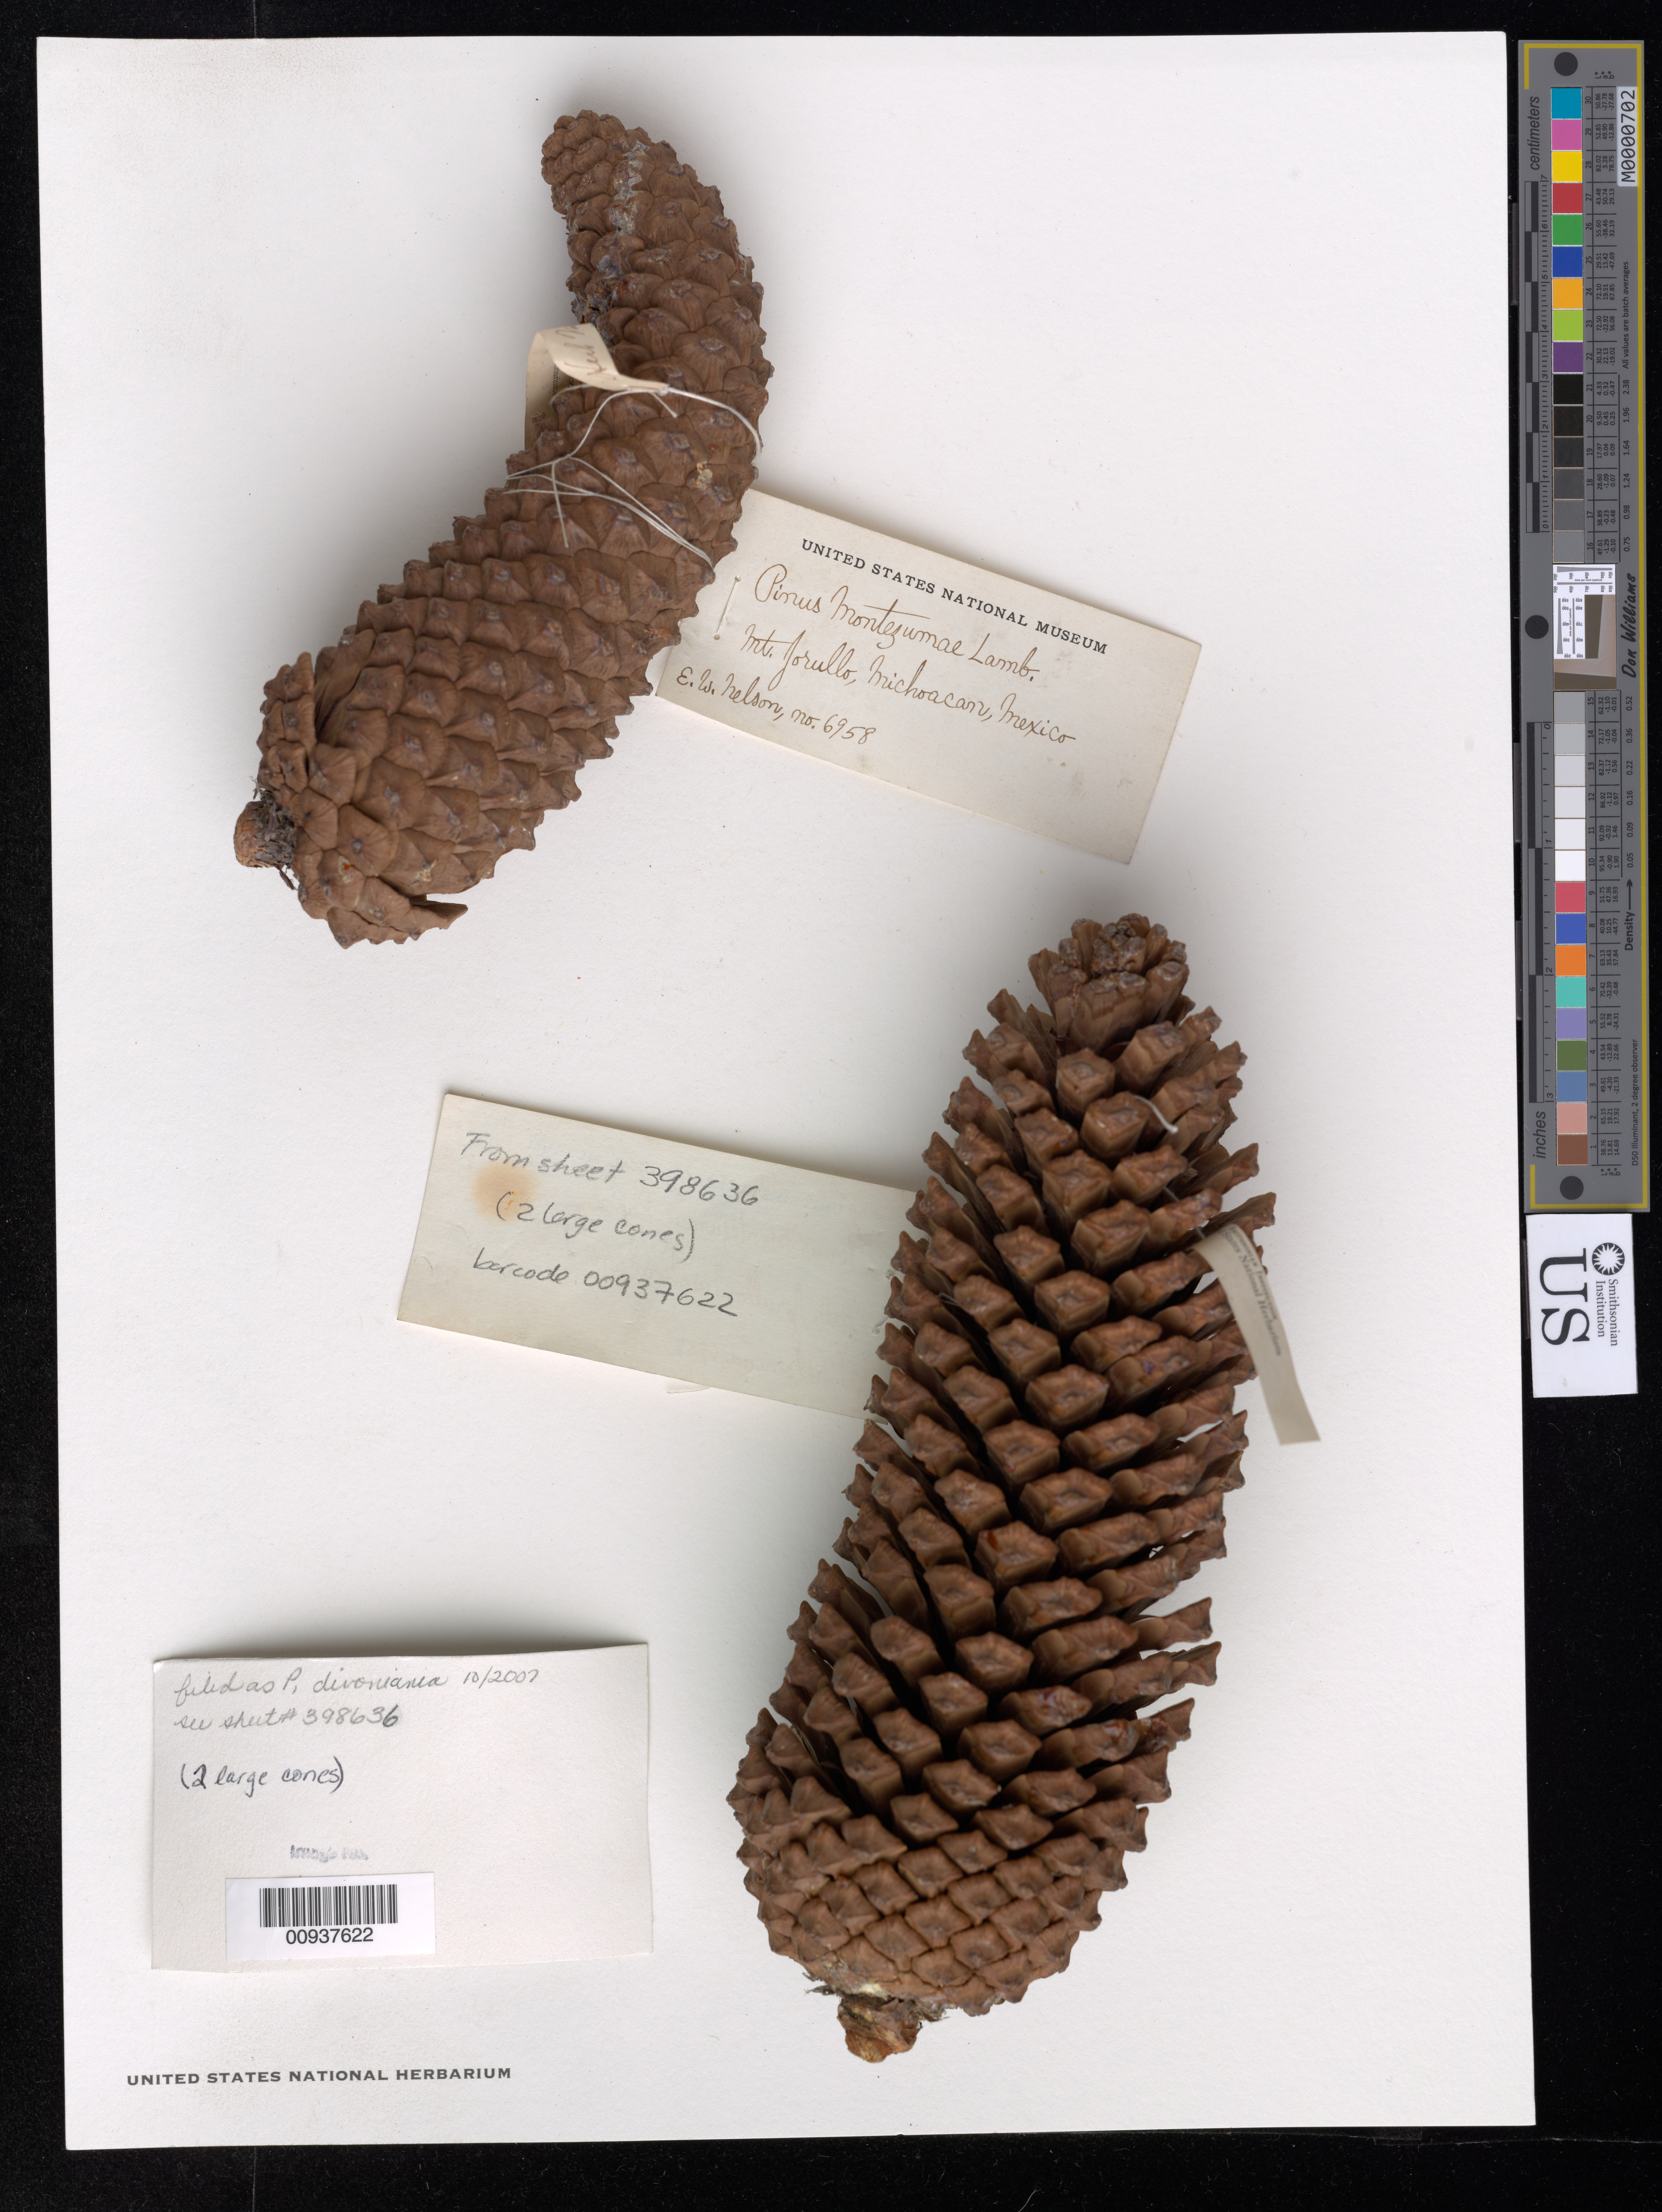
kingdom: Plantae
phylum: Tracheophyta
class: Pinopsida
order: Pinales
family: Pinaceae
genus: Pinus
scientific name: Pinus devoniana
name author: Lindl.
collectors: E. W. Nelson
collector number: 6958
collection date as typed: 28 Mar 1903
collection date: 1903-03-28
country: Mexico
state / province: Michoacán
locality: Mt. Jorullo.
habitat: Mountain.